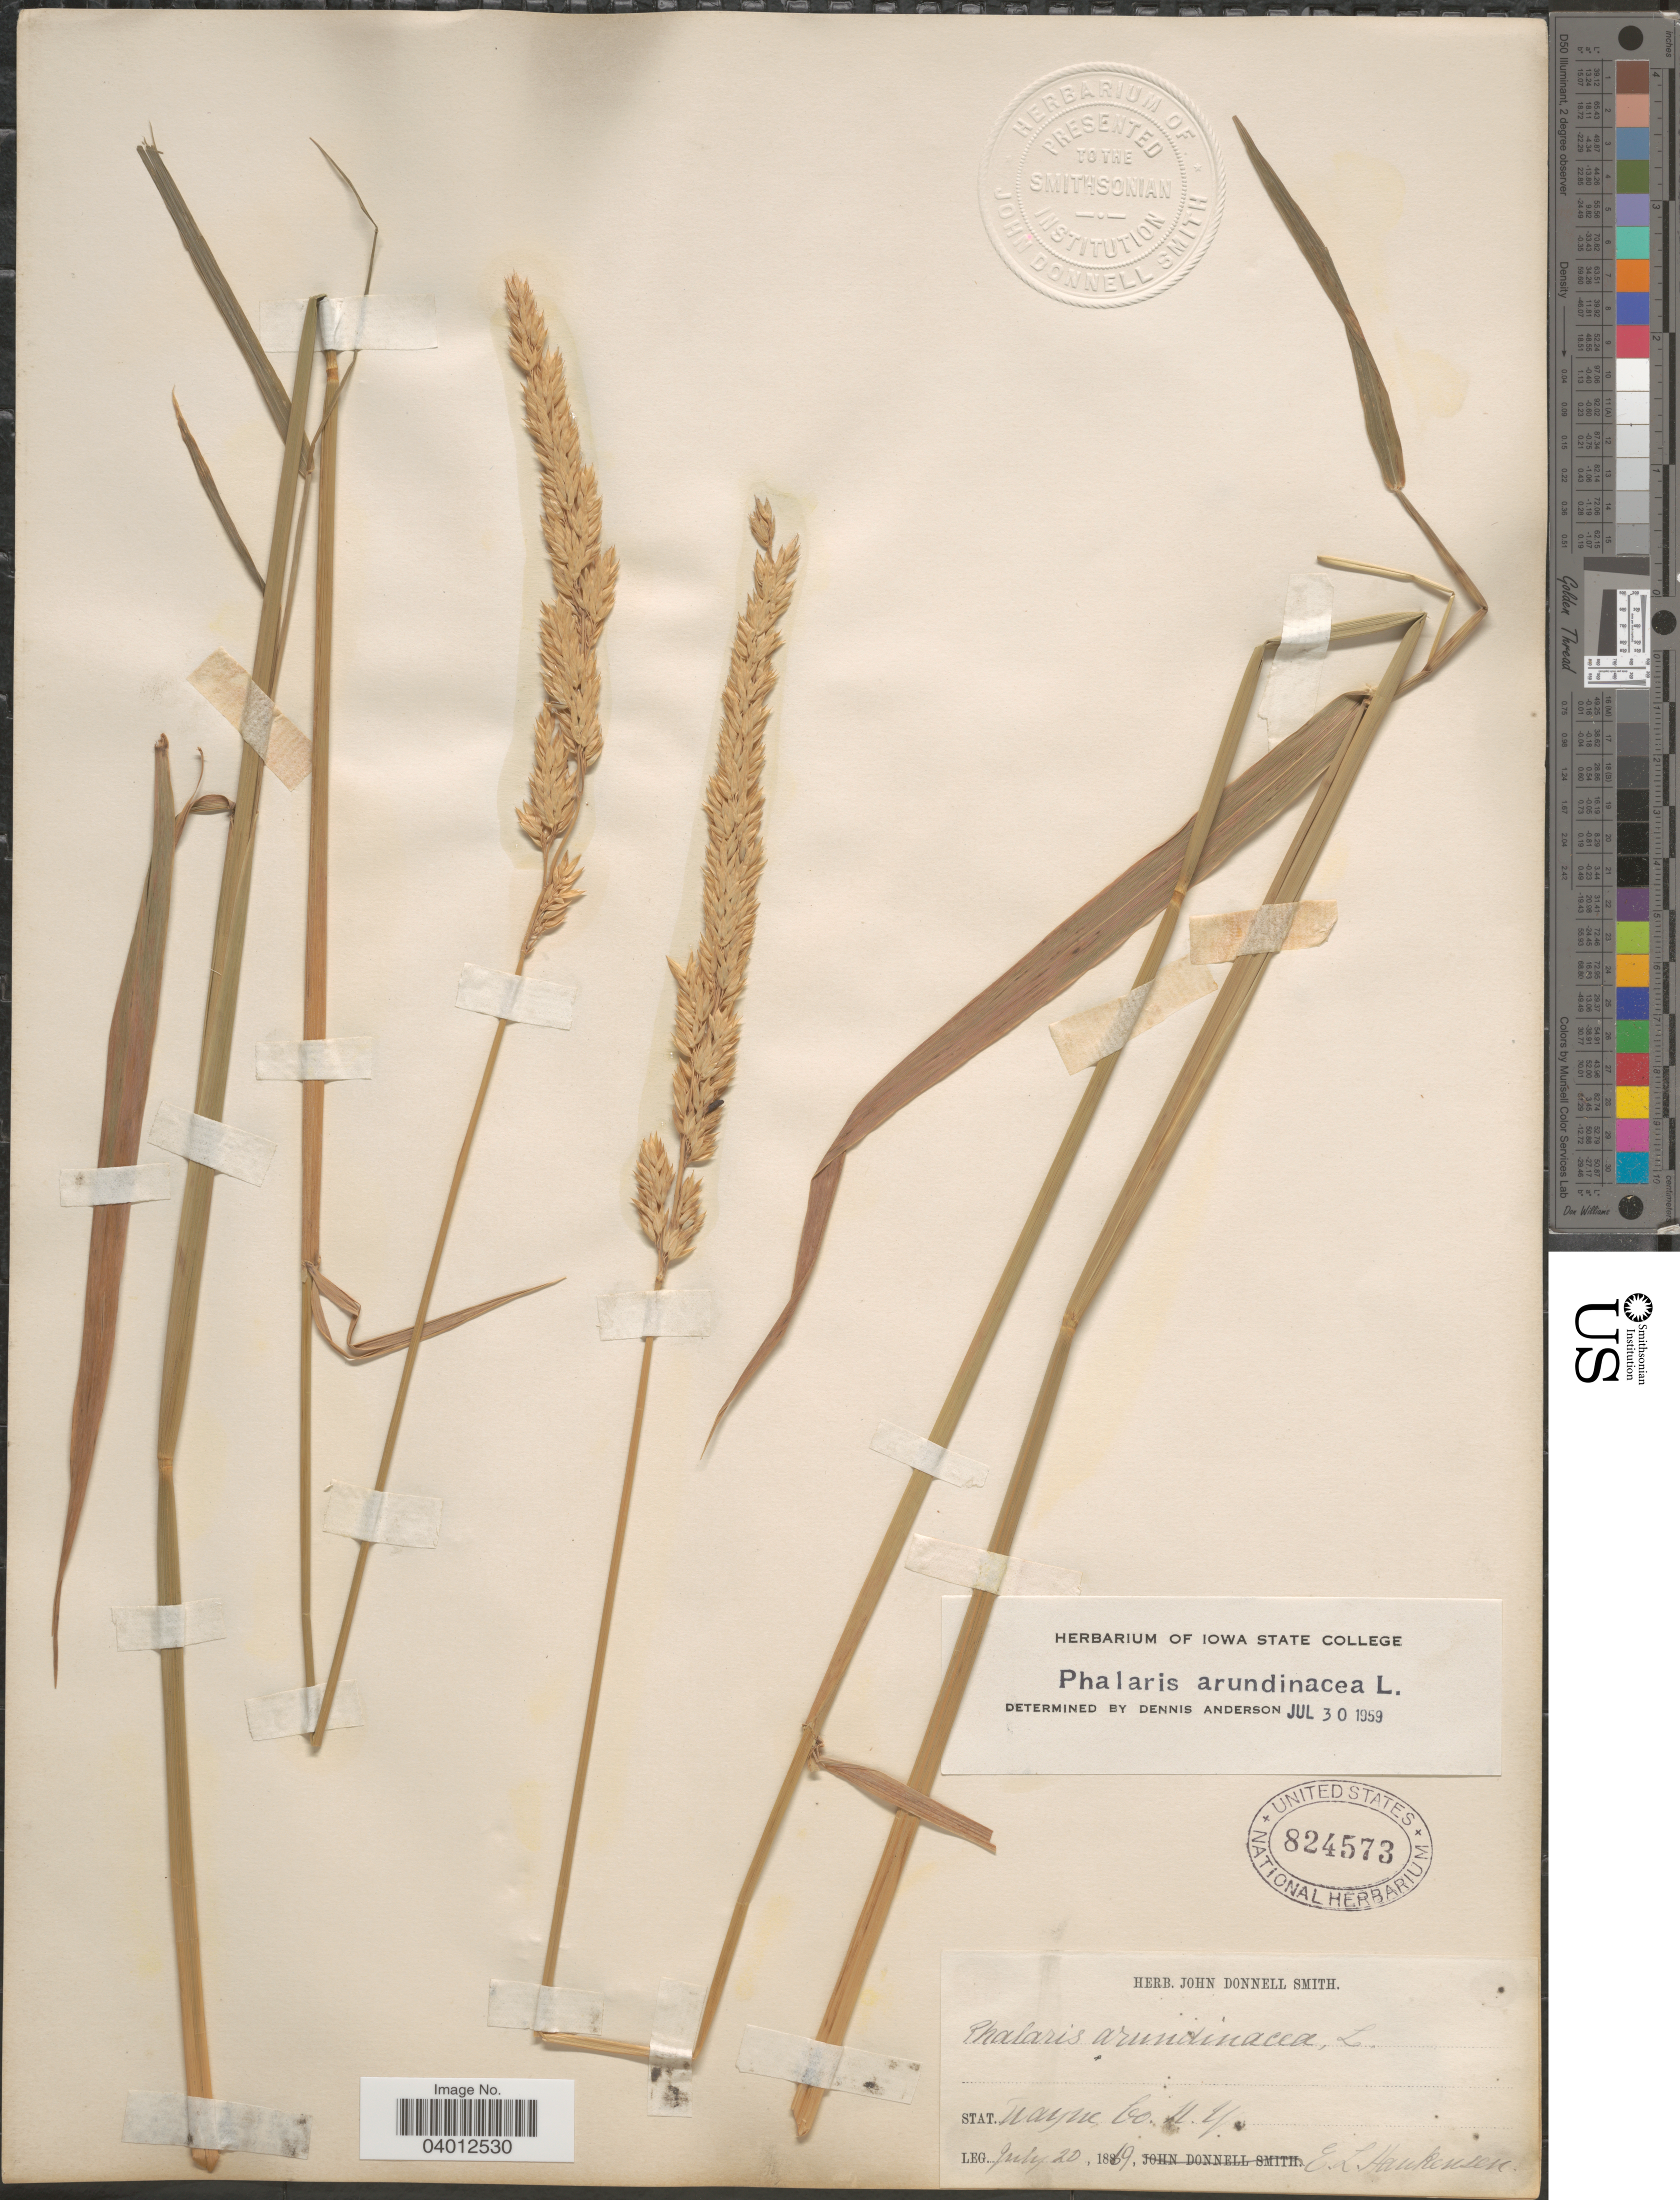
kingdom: Plantae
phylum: Tracheophyta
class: Liliopsida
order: Poales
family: Poaceae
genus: Phalaris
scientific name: Phalaris arundinacea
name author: L.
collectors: E. Hankenson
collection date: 1869-07-20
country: United States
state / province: New York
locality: Stat. Wayne Co.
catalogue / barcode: US 824573